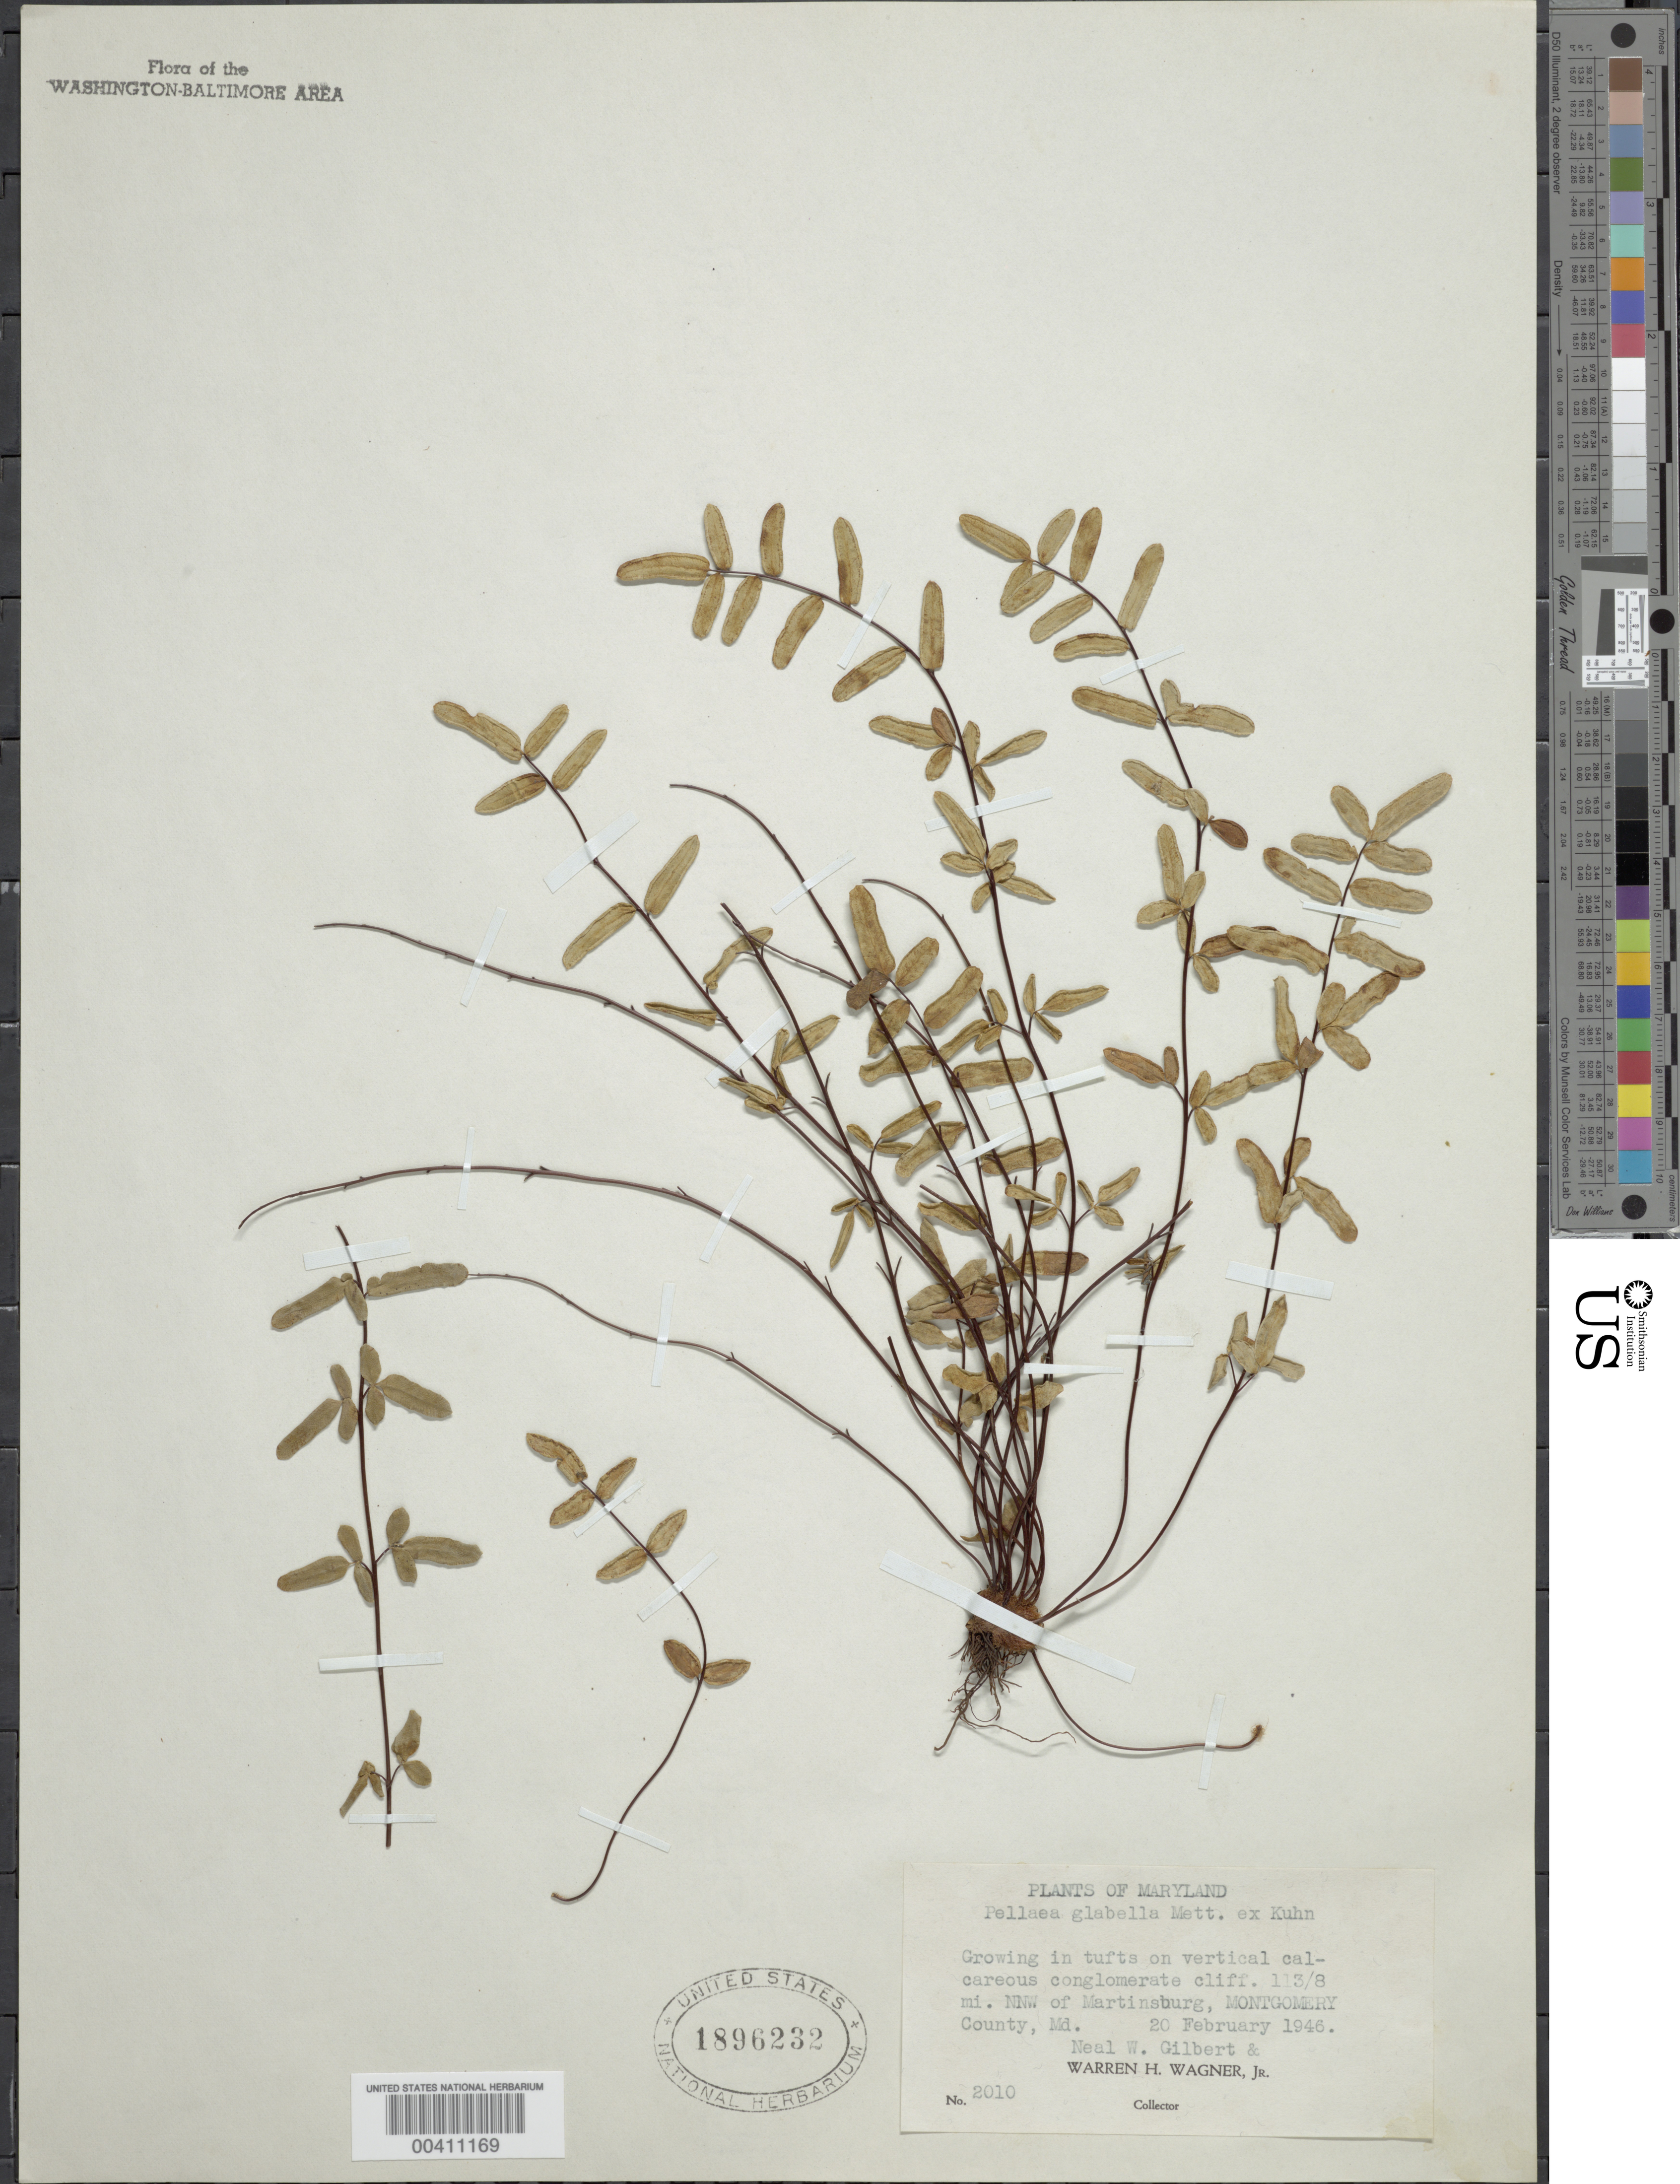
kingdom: Plantae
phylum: Tracheophyta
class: Polypodiopsida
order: Polypodiales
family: Pteridaceae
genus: Pellaea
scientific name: Pellaea glabella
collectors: N. Gilbert & W. H. Wagner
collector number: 2010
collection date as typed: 20 Feb 1946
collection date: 1946-02-20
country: United States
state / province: Maryland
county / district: Montgomery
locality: North-northwest of Martinsburg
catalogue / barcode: US 1896232